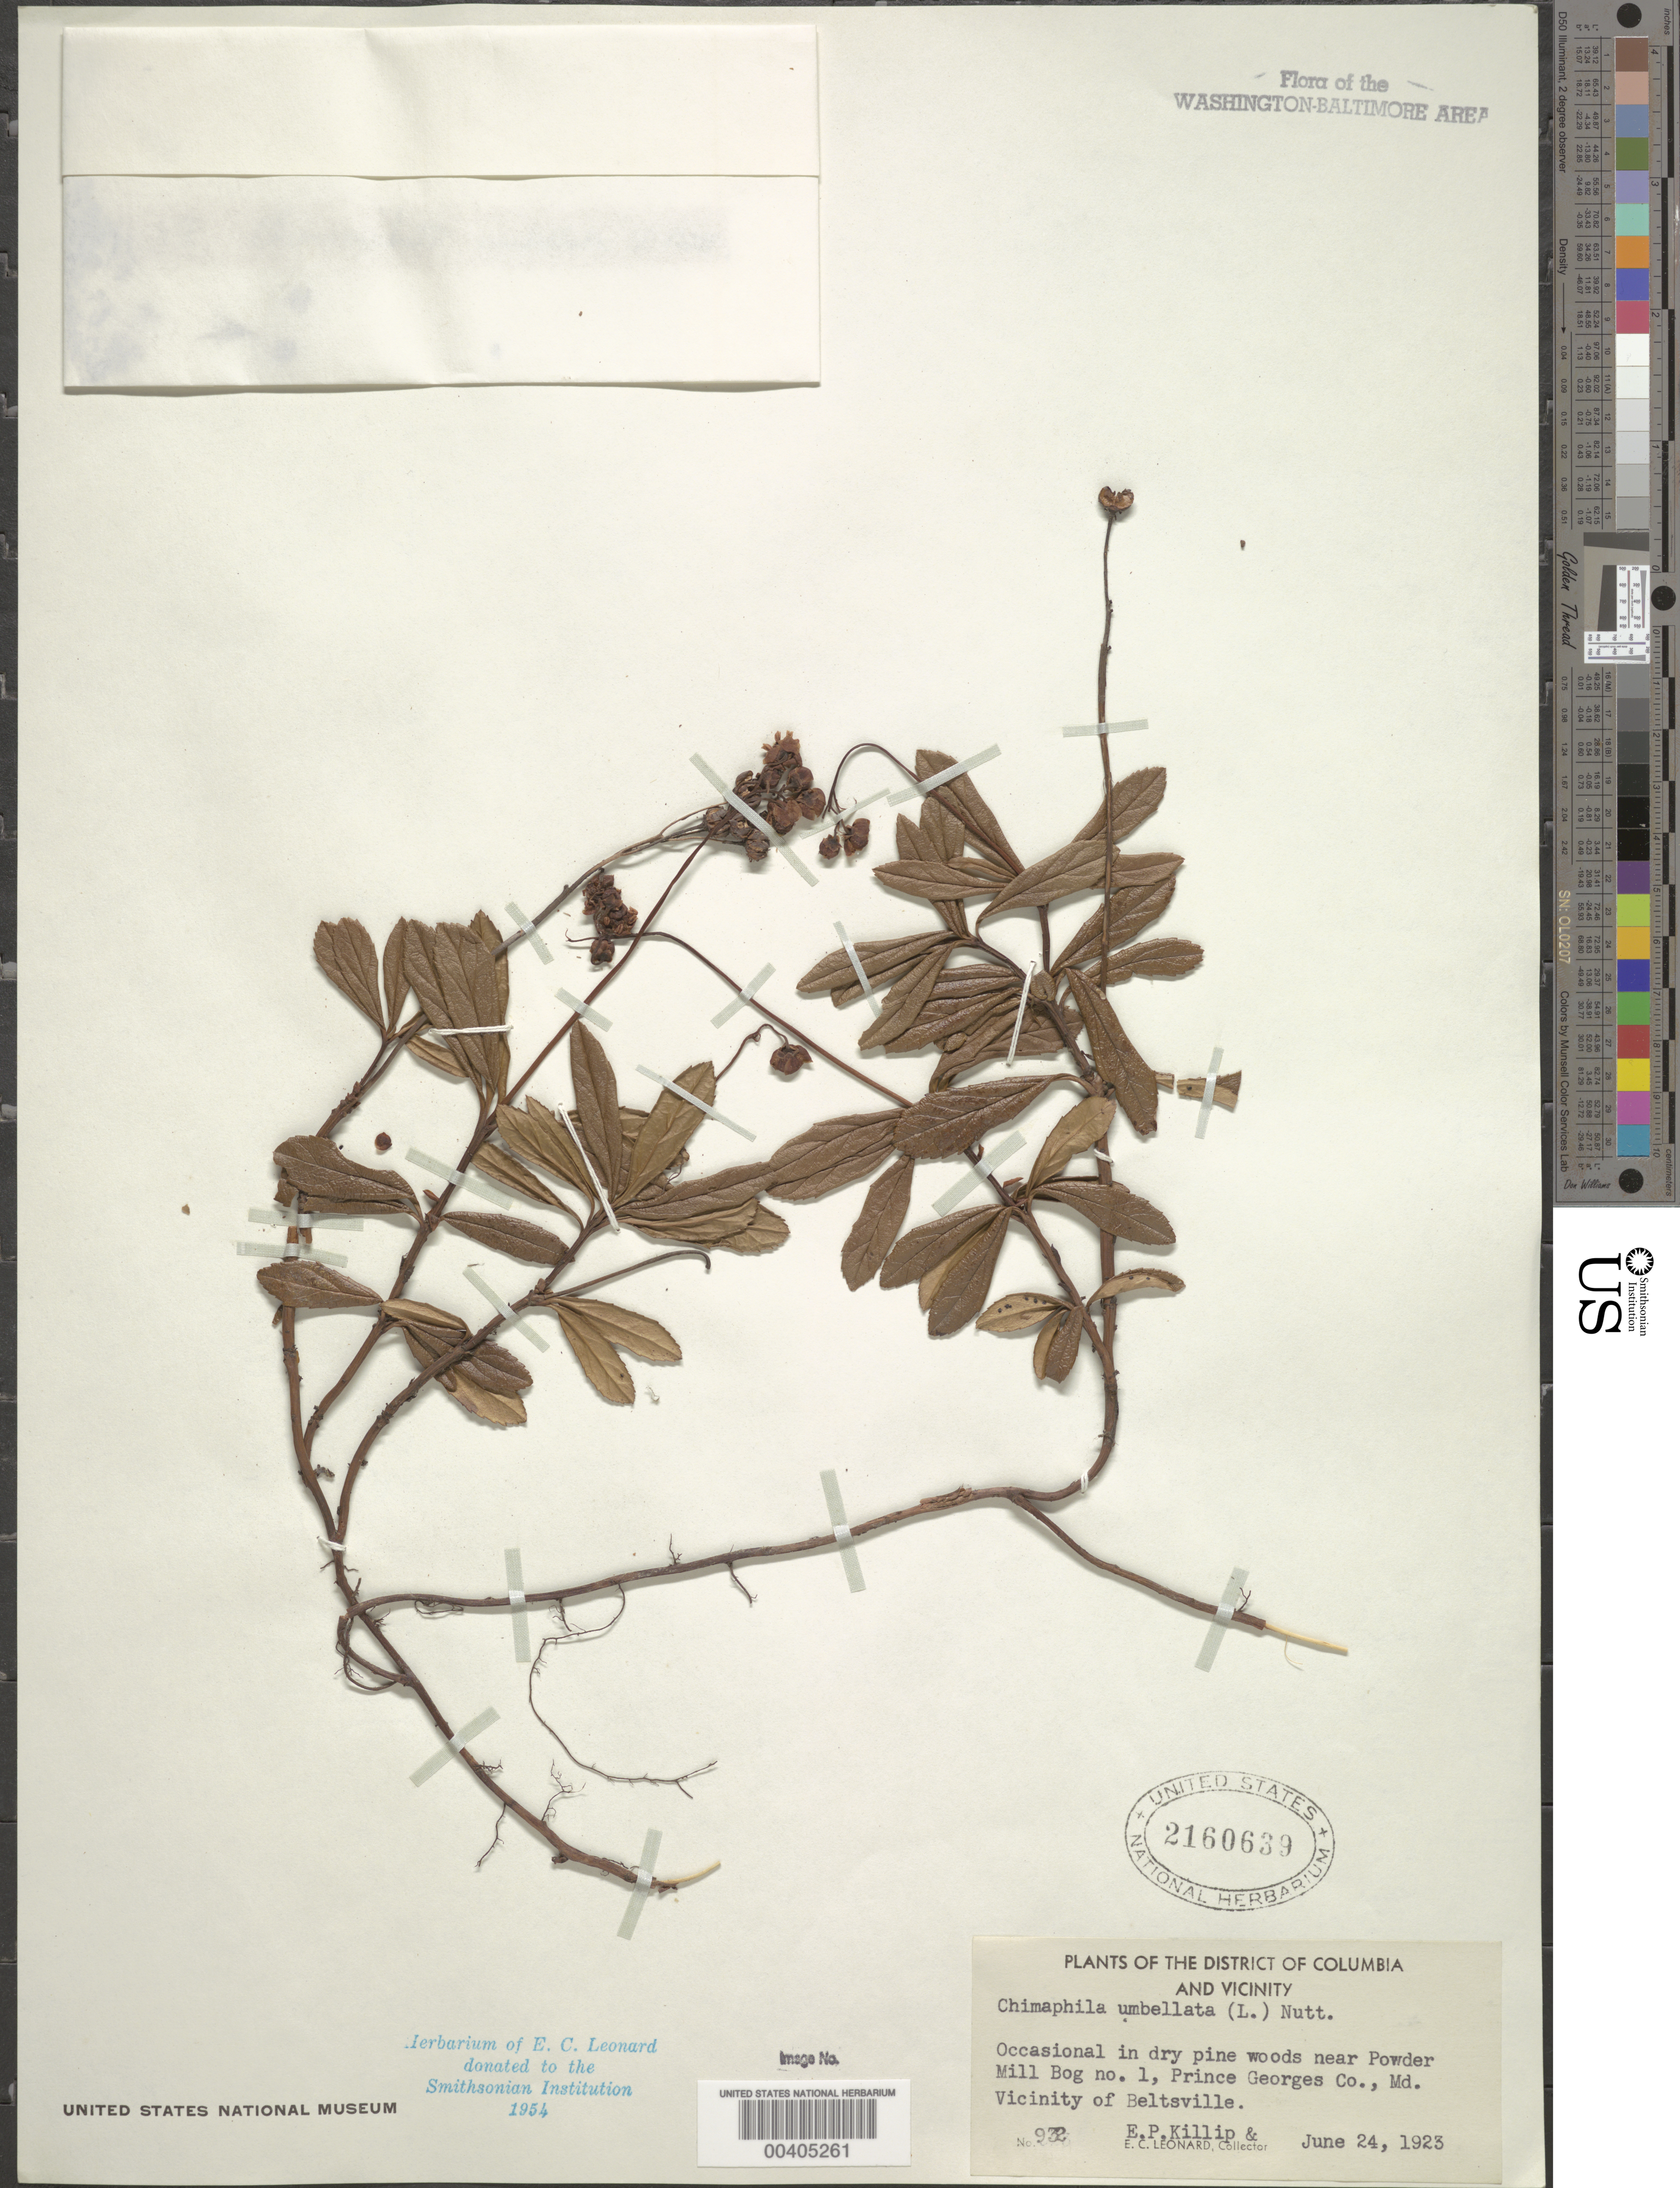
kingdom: Plantae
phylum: Tracheophyta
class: Magnoliopsida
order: Ericales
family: Ericaceae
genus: Chimaphila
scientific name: Chimaphila umbellata var. cisatlantica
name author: S.F. Blake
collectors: E. P. Killip & E. C. Leonard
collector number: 932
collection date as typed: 24 Jun 1923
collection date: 1923-06-24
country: United States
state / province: Maryland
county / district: Prince George's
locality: Powdermill Bog, Beltsville vicinity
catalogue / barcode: US 2160639